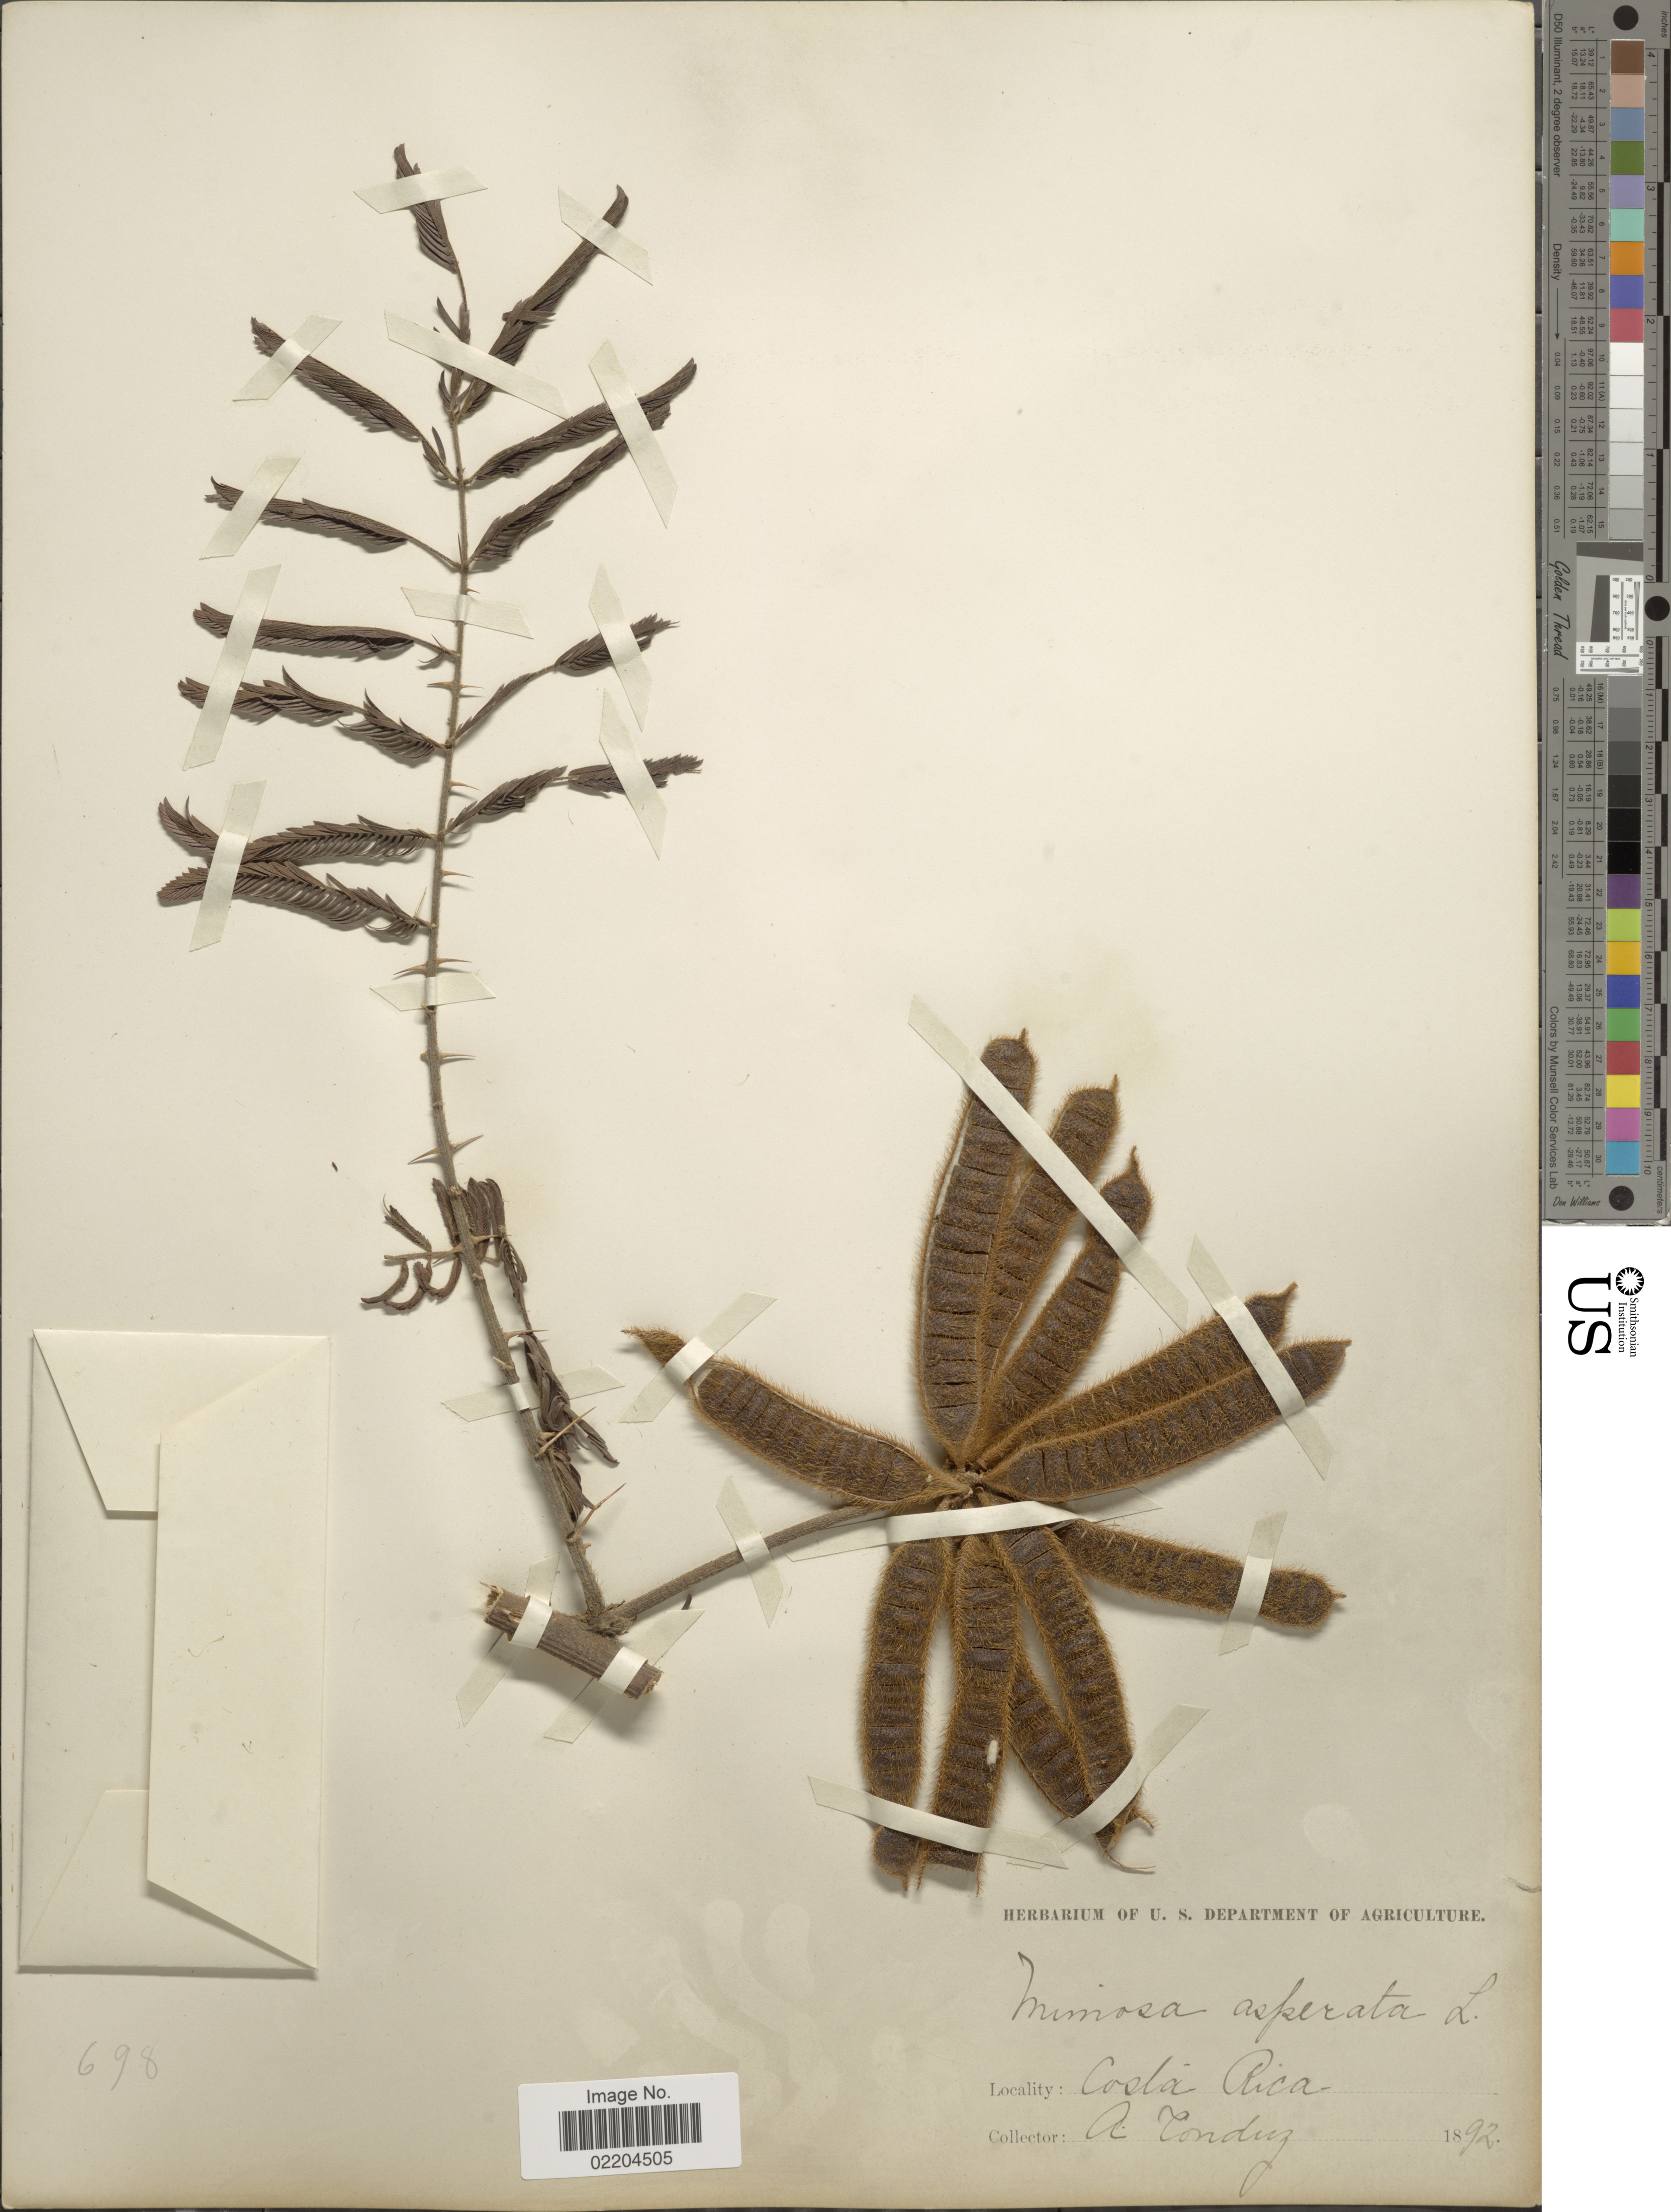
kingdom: Plantae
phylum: Tracheophyta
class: Magnoliopsida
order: Fabales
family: Fabaceae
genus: Mimosa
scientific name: Mimosa pigra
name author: L.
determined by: Strong, Mark T., (BOT), Smithsonian Institution - National Museum of Natural History (UNITED STATES)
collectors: A. Tonduz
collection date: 1892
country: Costa Rica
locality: Costa Rica.